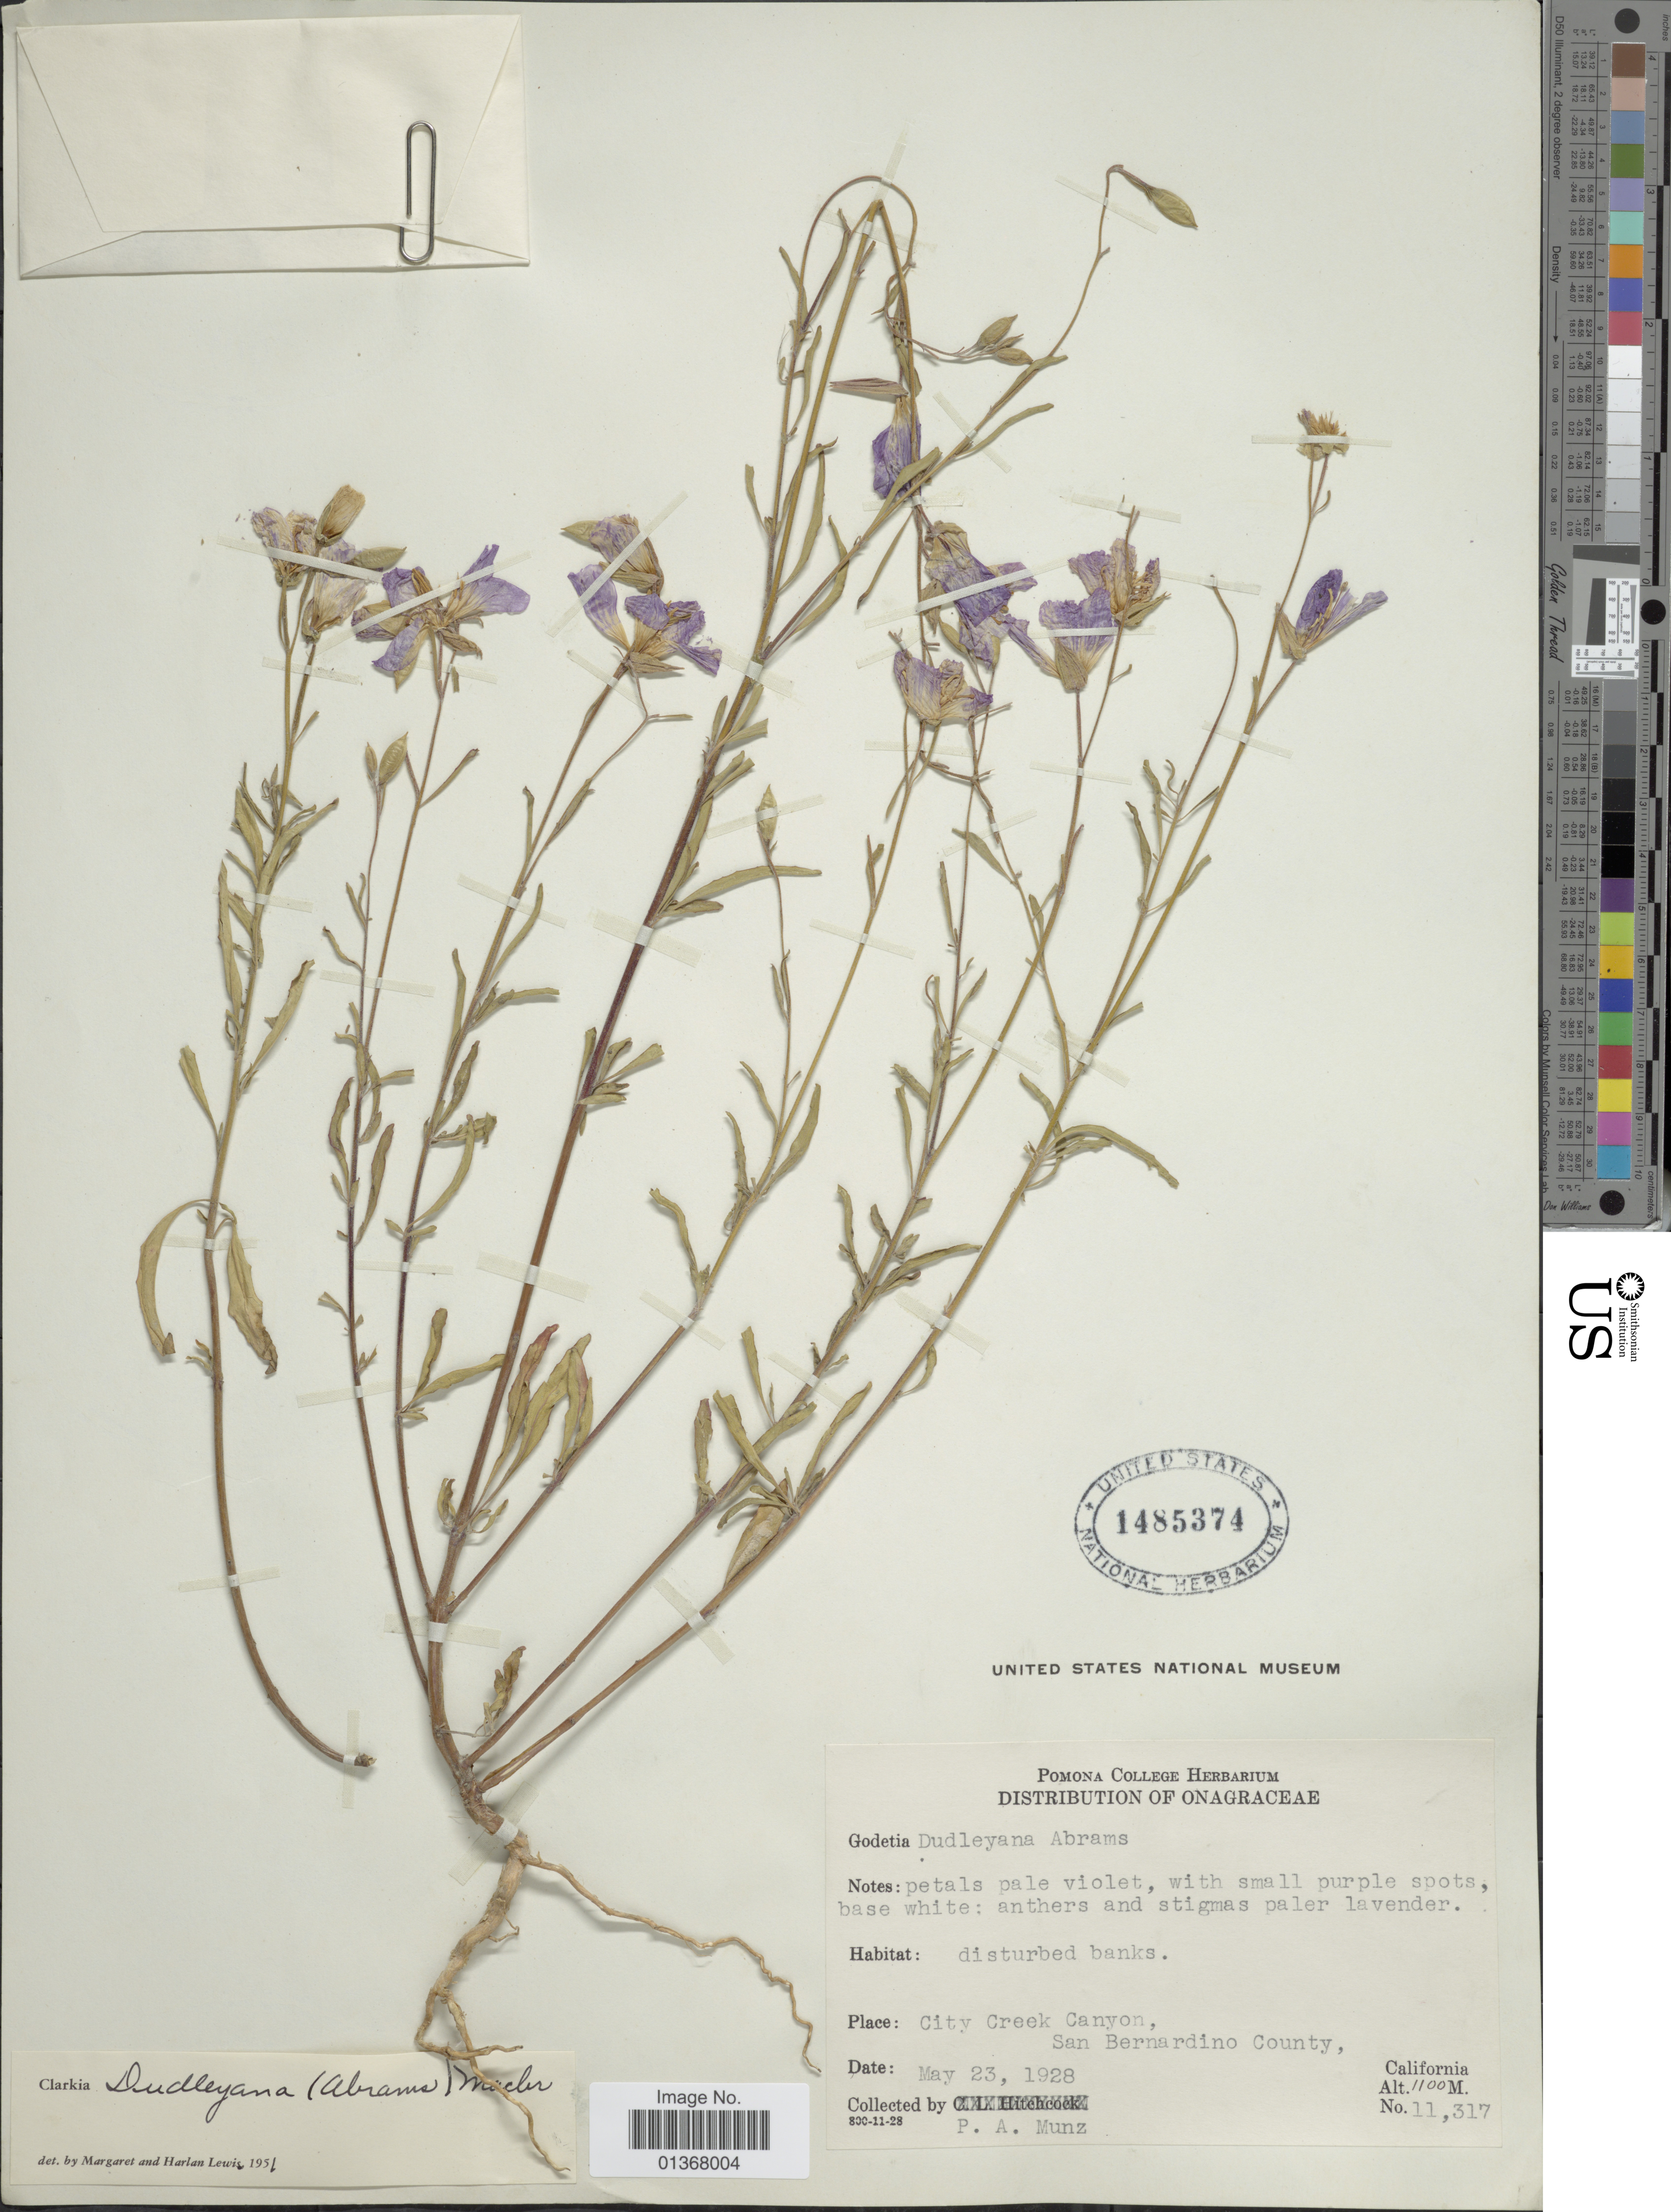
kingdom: Plantae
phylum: Tracheophyta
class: Magnoliopsida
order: Myrtales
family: Onagraceae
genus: Clarkia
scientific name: Clarkia dudleyana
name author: (Abrams) J.F. Macbr.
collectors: P. A. Munz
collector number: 11317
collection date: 1928-05-23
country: United States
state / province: California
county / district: San Bernardino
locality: City Creek Canyon, San Bernardino County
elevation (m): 1100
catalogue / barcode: US 1485374